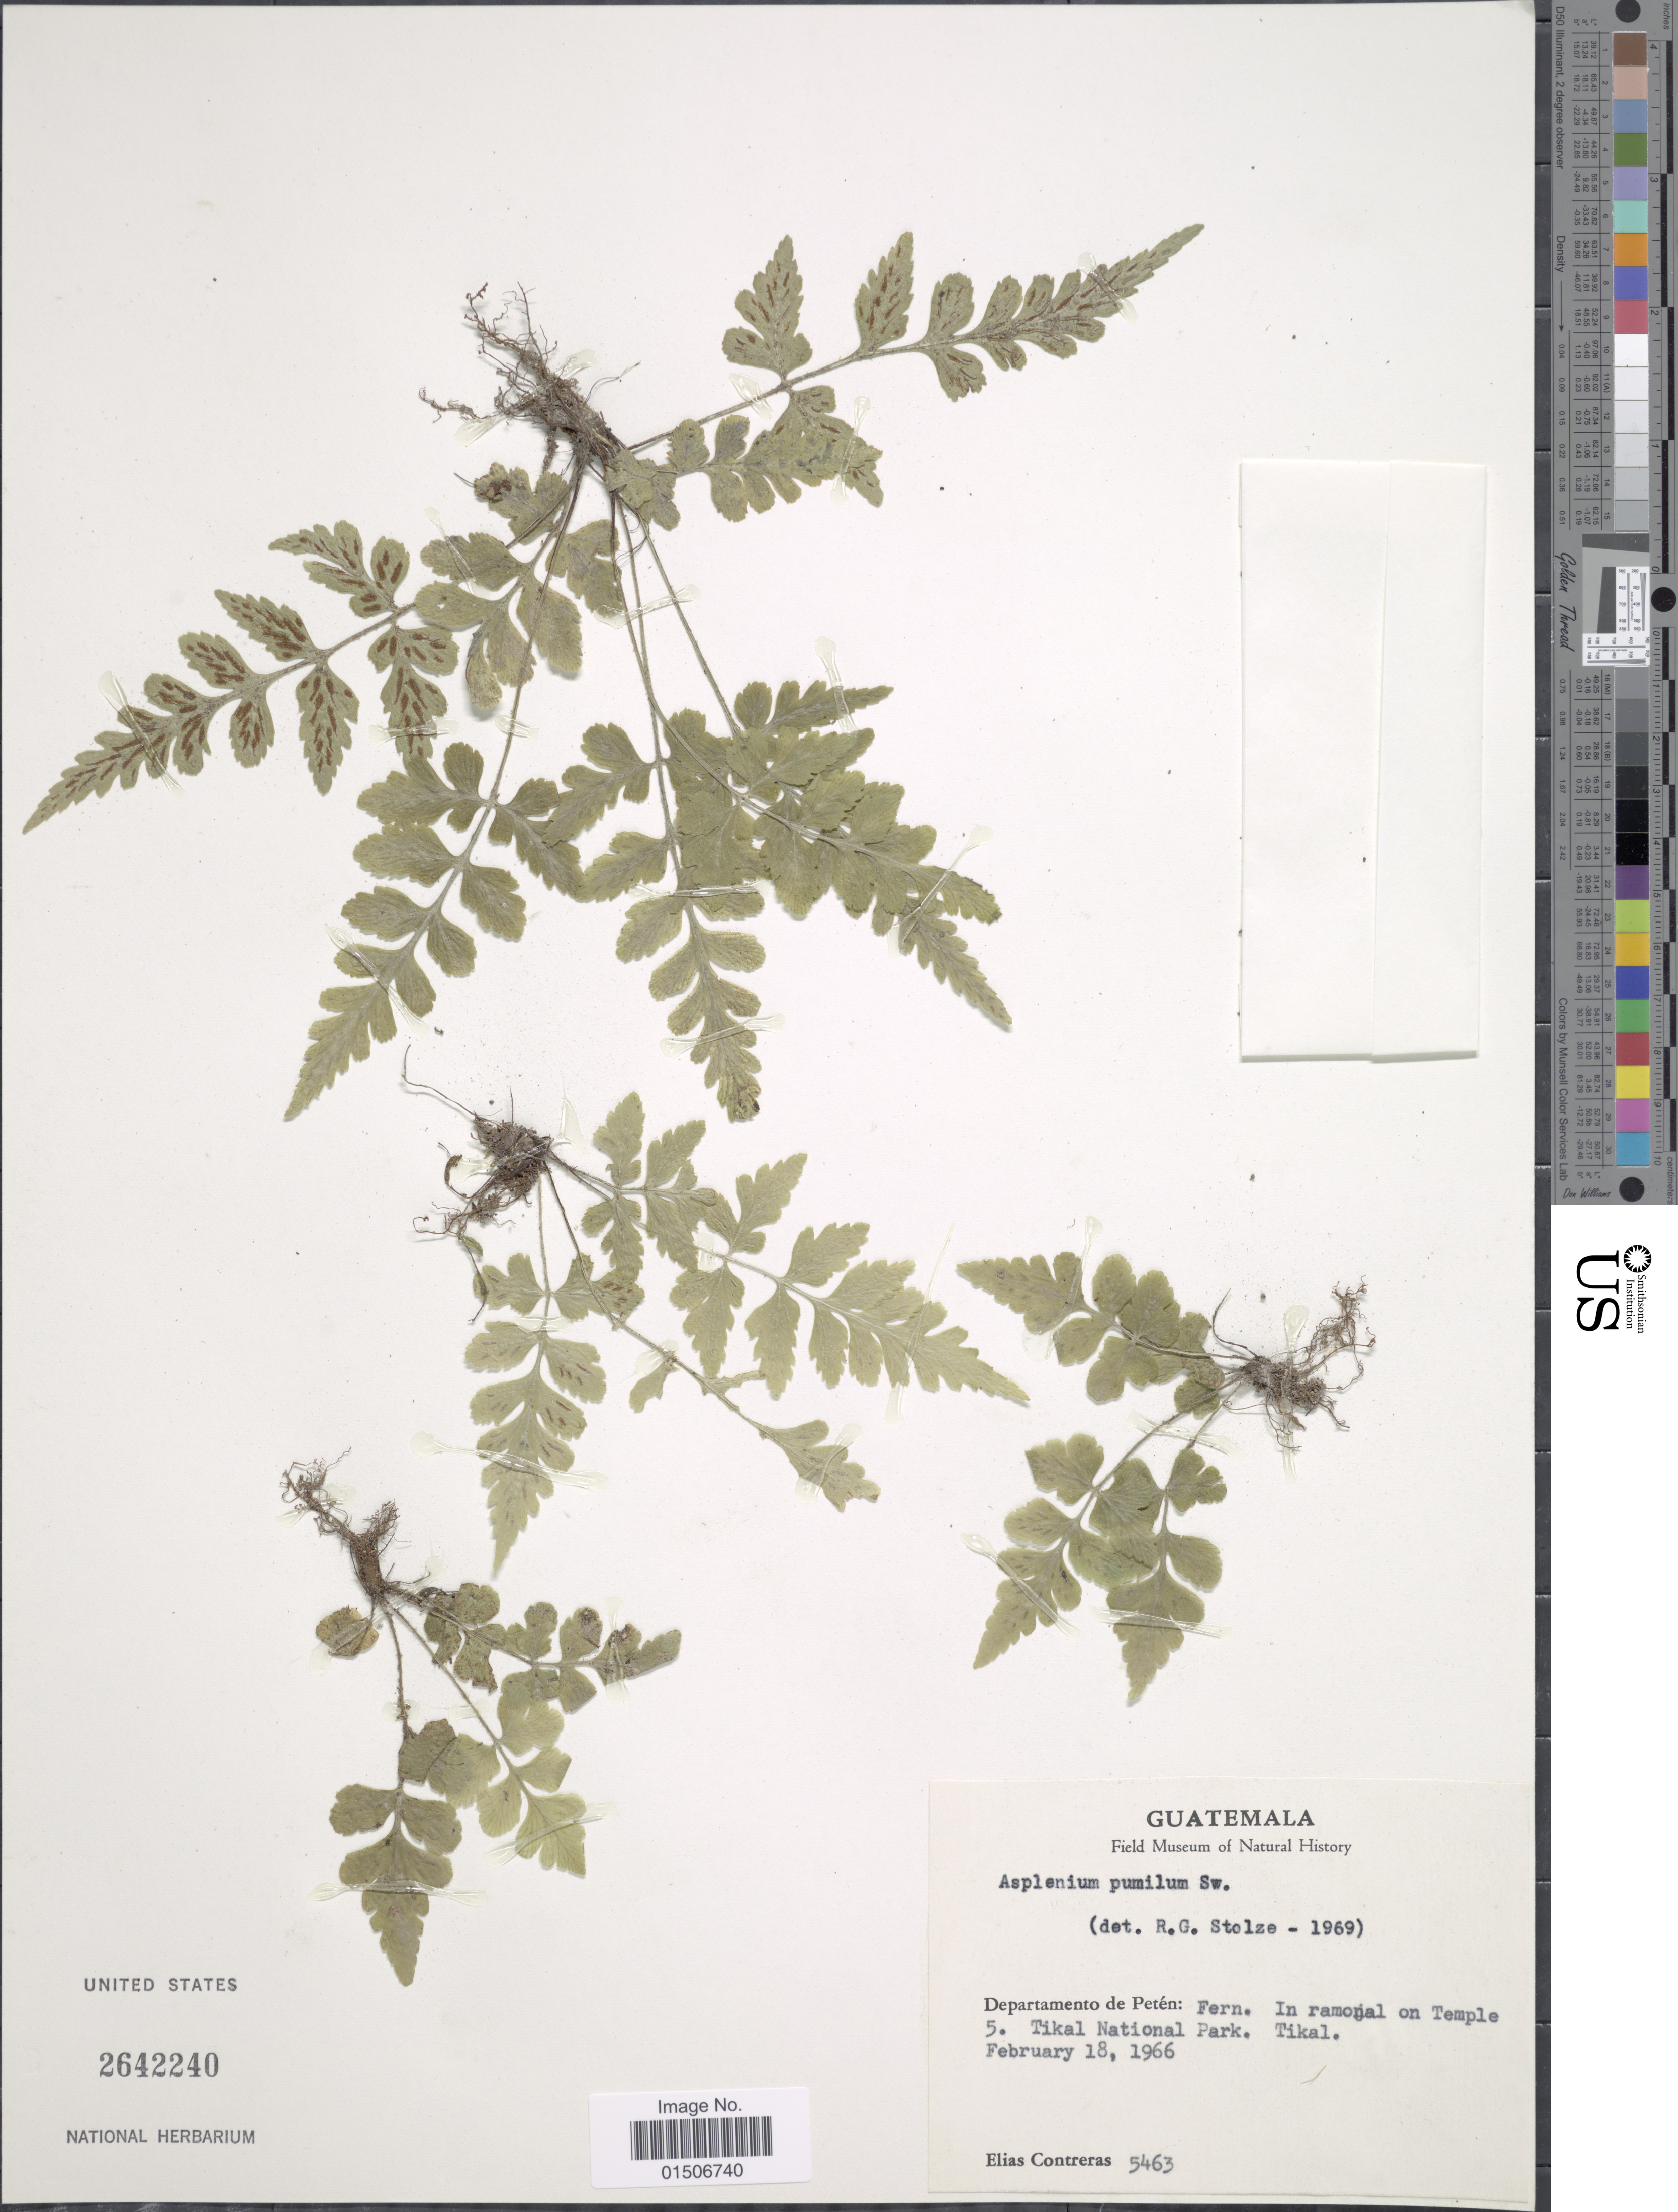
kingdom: Plantae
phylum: Tracheophyta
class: Polypodiopsida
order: Polypodiales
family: Aspleniaceae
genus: Asplenium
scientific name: Asplenium leucothrix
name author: Maxon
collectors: E. Contreras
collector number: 5463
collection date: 1966-02-18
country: Guatemala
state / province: El Petén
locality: Departamento de Petén: In ramonal on Temple 5. Tikal National Park. Tikal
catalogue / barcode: US 2642240